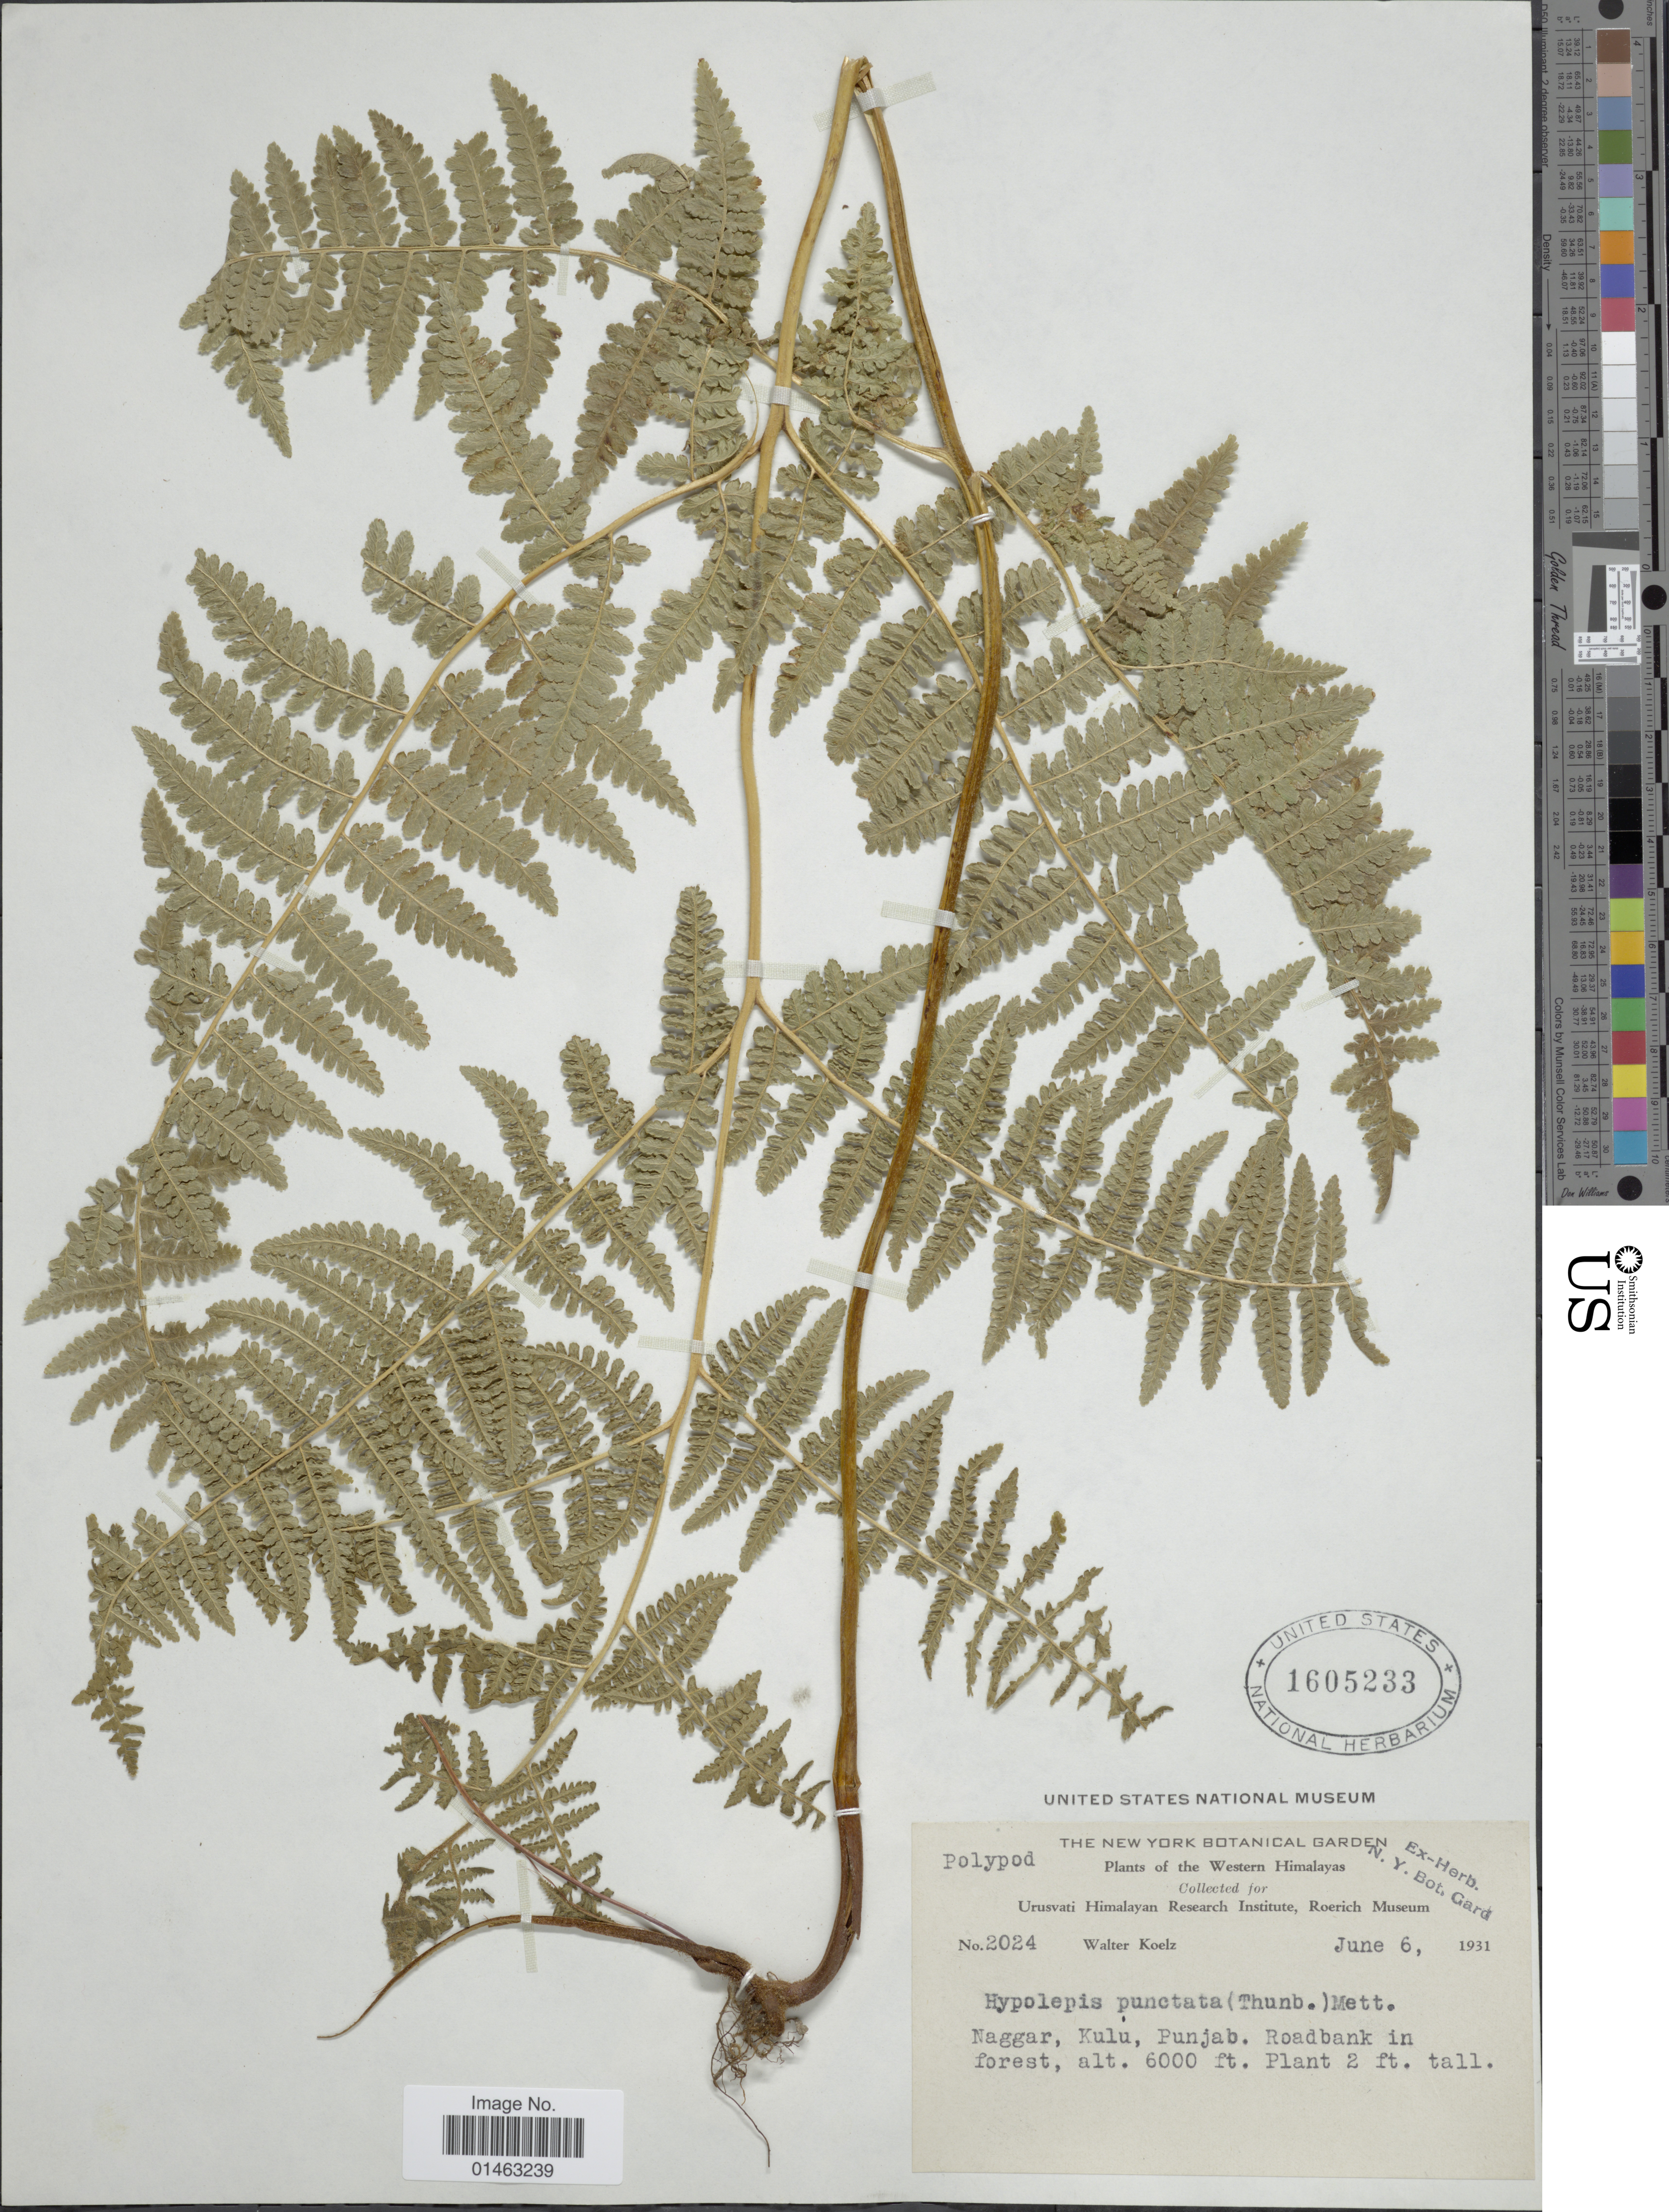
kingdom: Plantae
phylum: Tracheophyta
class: Polypodiopsida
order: Polypodiales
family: Dennstaedtiaceae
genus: Hypolepis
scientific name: Hypolepis punctata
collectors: W. N. Koelz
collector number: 2024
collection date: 1931-06-06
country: India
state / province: Punjab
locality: The Western Himalayas. Naggar, Kulu, Punjab.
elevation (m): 1829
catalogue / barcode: US 1605233